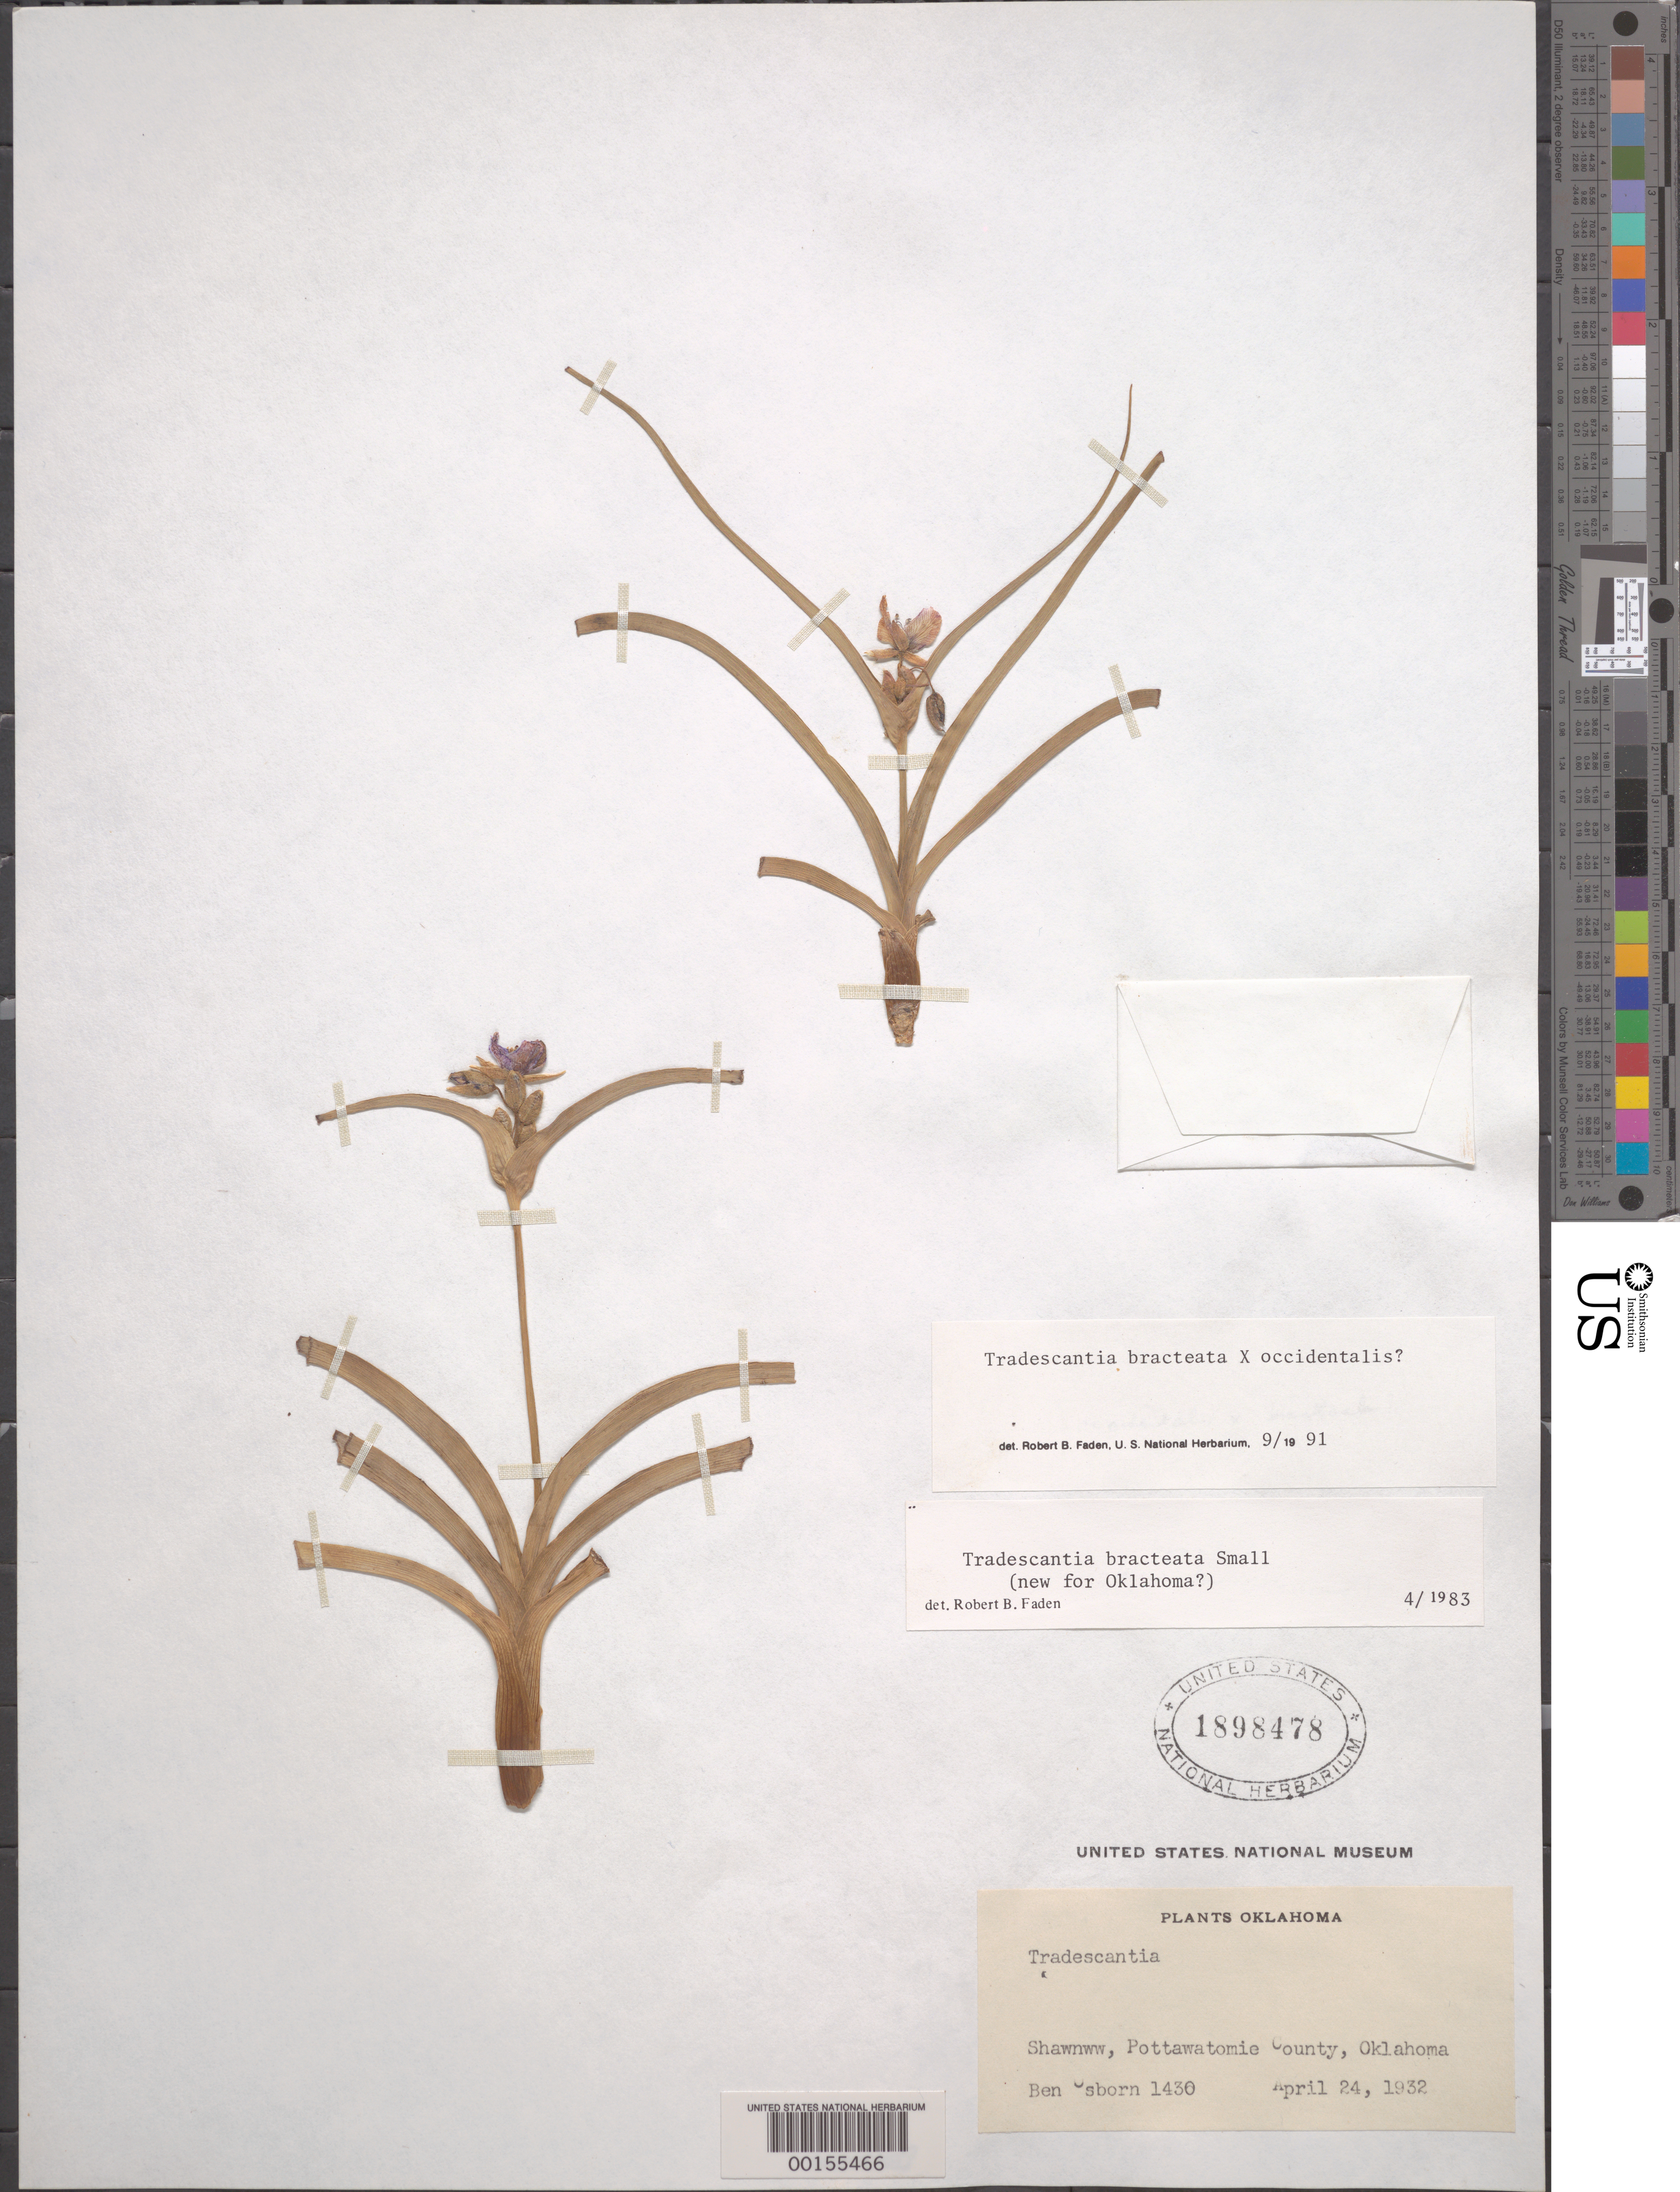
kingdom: Plantae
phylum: Tracheophyta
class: Liliopsida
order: Commelinales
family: Commelinaceae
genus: Tradescantia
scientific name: Tradescantia bracteata x T. occidentalis (Britton) Smyth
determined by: Faden, Robert B., (US), Smithsonian Institution - National Museum of Natural History (UNITED STATES)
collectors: B. Osborn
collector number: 1430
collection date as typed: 24 Apr 1932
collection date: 1932-04-24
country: United States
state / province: Oklahoma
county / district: Pottawatomie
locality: Shawnww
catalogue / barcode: US 1898478